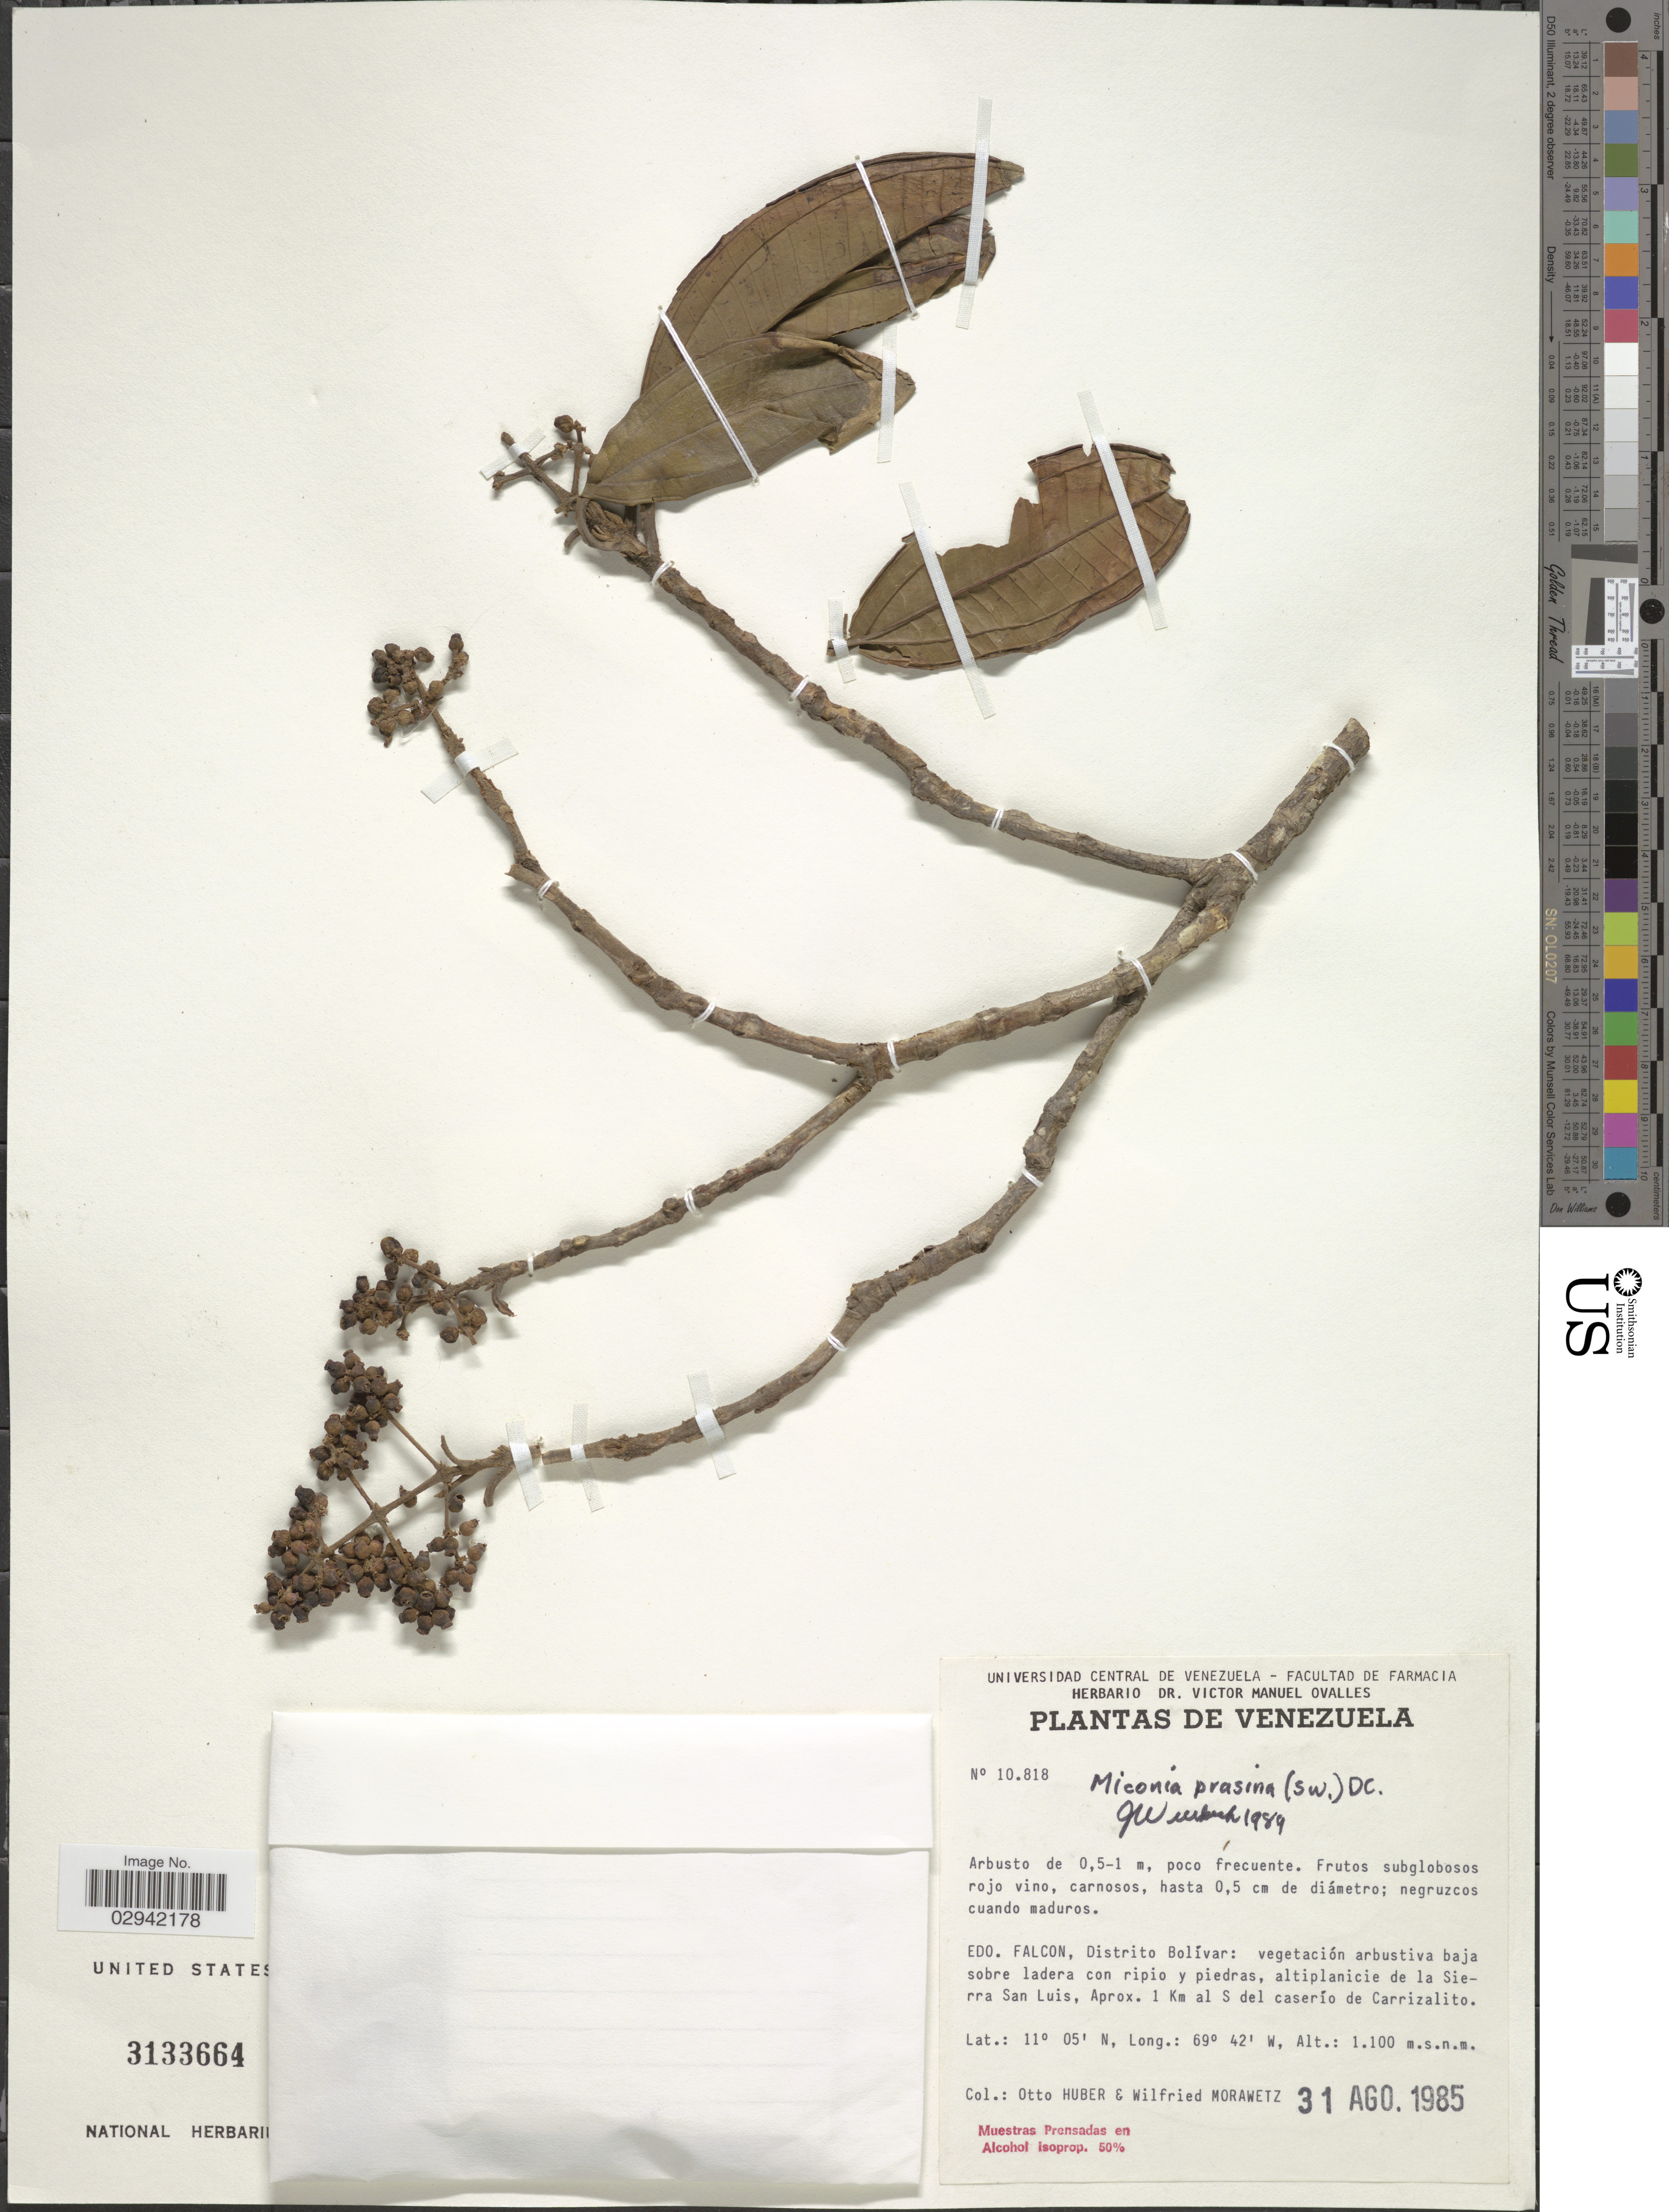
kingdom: Plantae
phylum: Tracheophyta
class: Magnoliopsida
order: Myrtales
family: Melastomataceae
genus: Miconia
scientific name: Miconia prasina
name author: (Sw.) DC.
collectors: O. Huber & W. Morawetz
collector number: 10818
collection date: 1985-08-31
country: Venezuela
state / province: Falcón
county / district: Bolívar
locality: Distrito Bolívar: vegetación arbustiva baja sobre ladera con ripio y piedras, altiplanicie de la Sierra San Luis, Aprox. 1 Km al S del caserío de Carrizalito.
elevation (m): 1100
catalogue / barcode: US 3133664